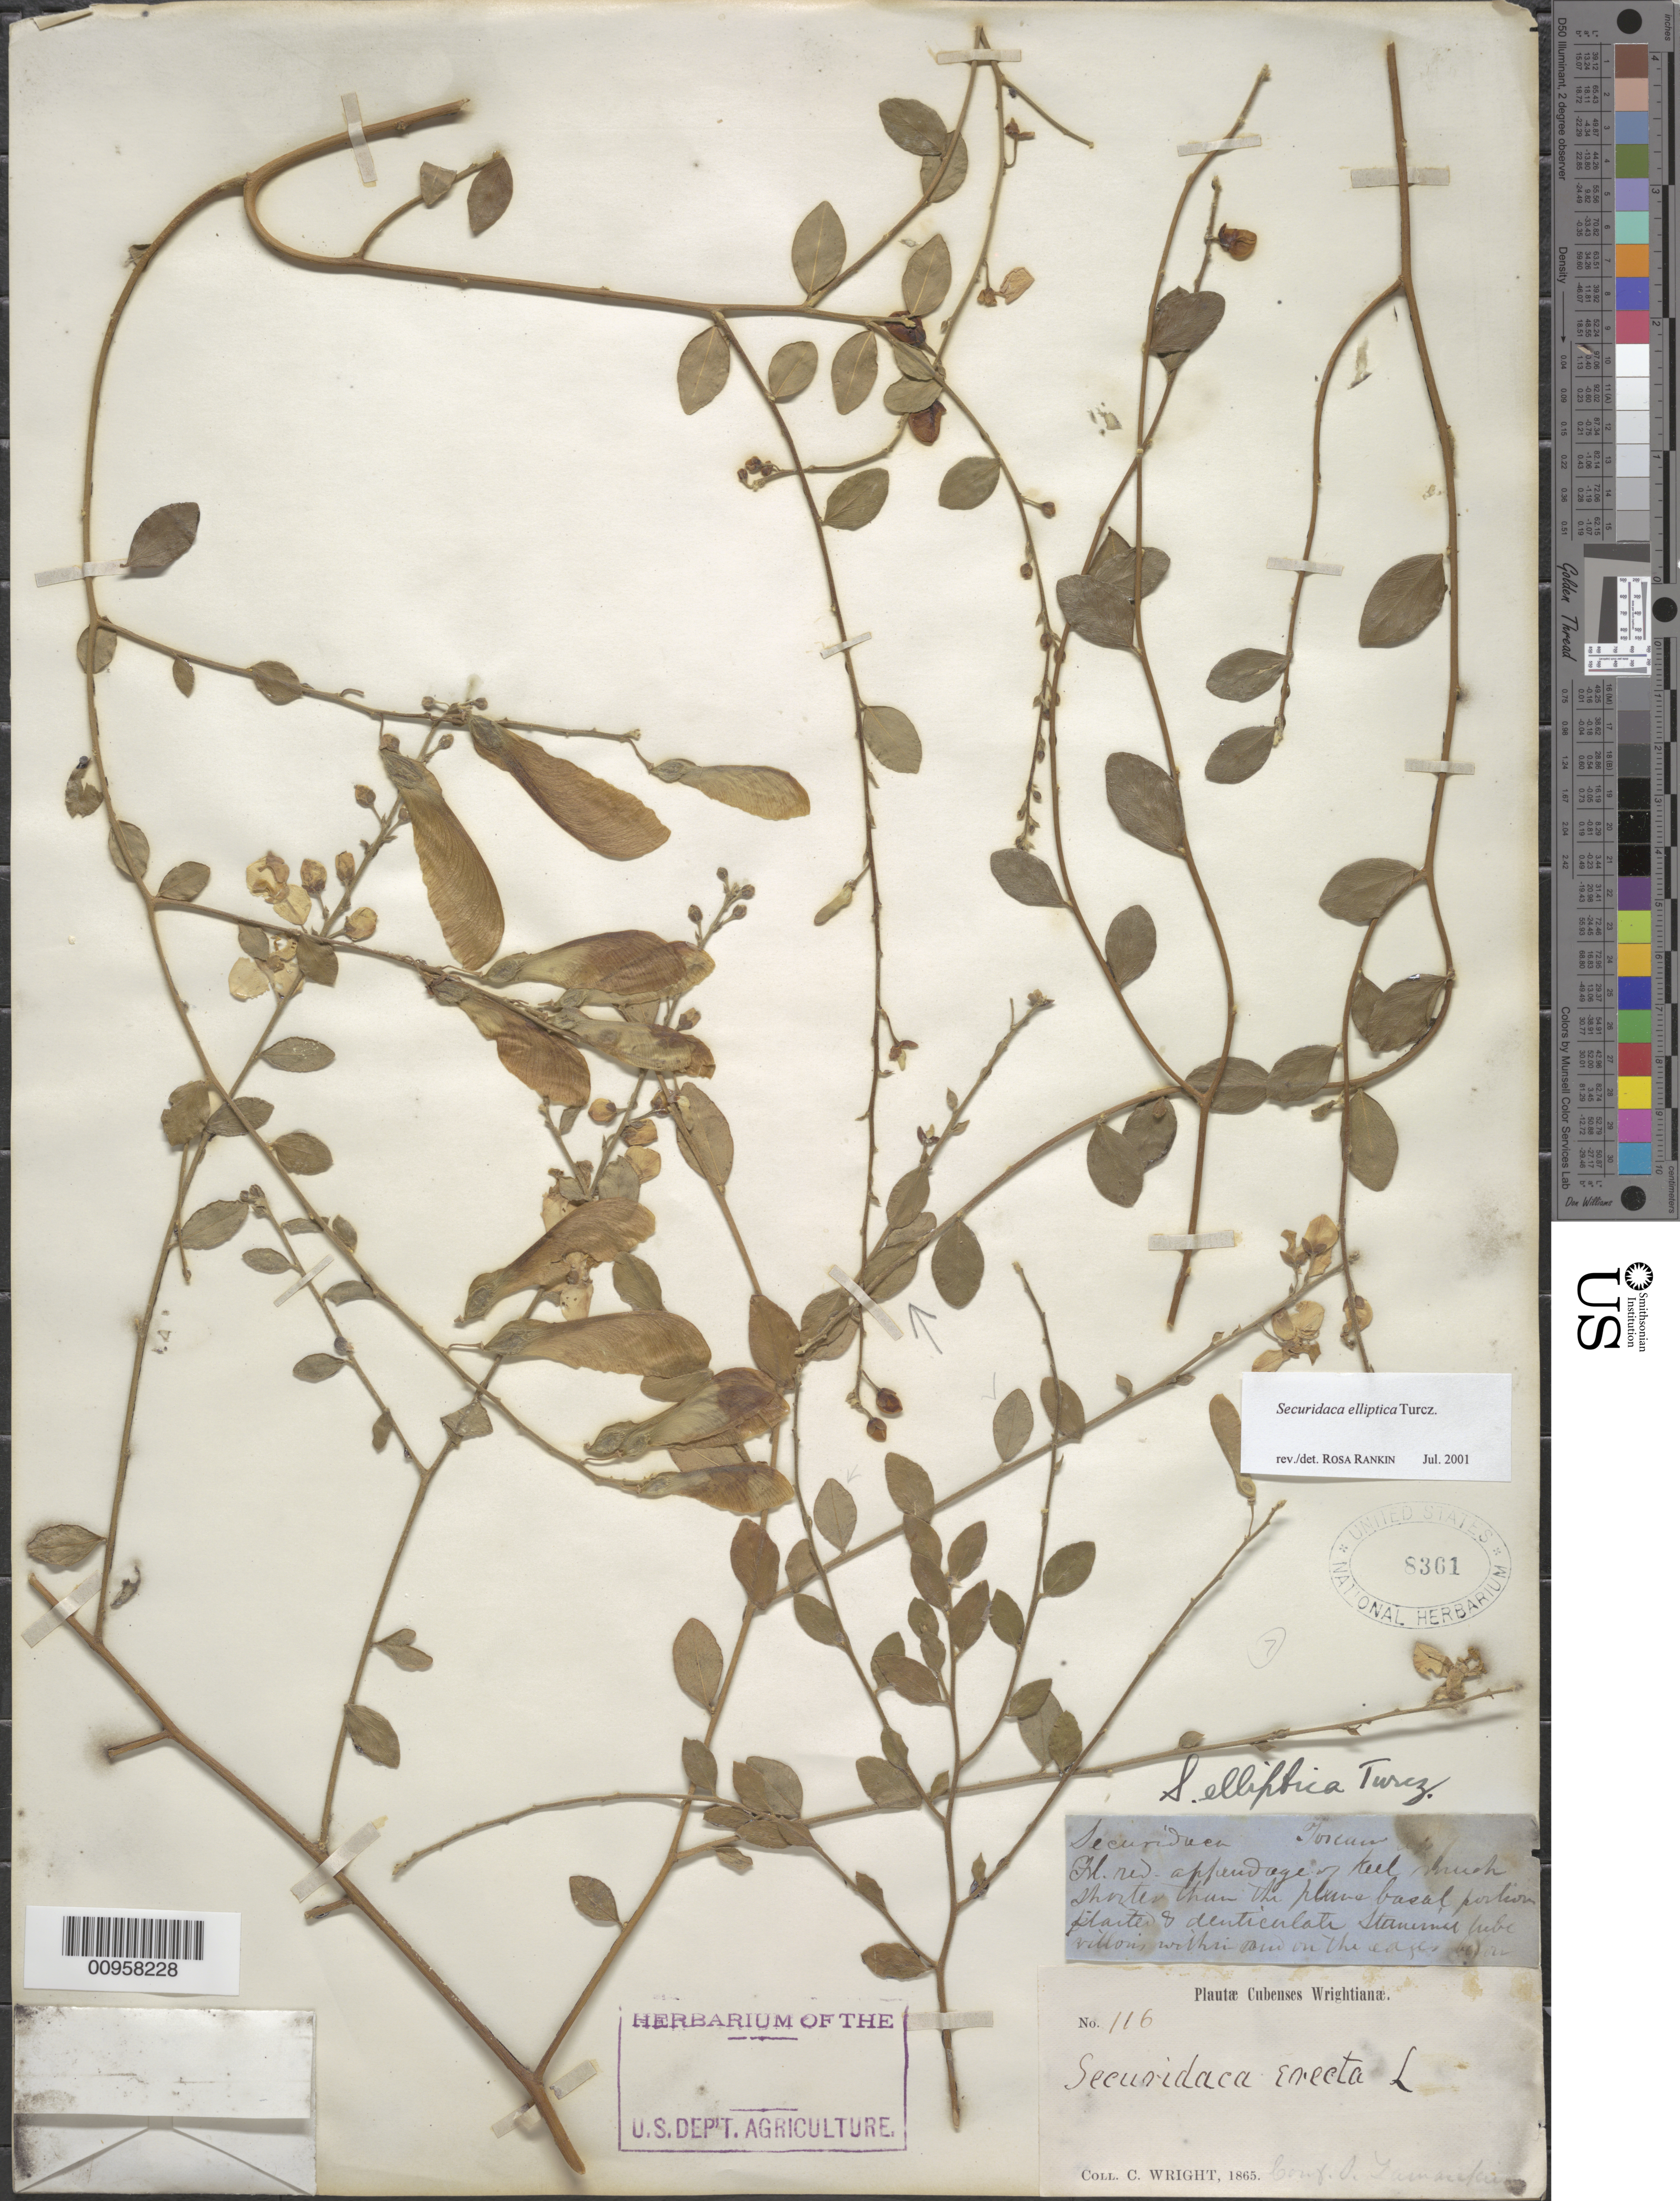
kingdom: Plantae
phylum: Tracheophyta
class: Magnoliopsida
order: Fabales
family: Polygalaceae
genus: Securidaca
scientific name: Securidaca elliptica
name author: Turcz.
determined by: Rankin Rodriguez, Rosa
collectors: C. Wright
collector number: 116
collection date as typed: Feb 1865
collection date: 1865-02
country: Cuba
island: Cuba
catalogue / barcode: US 8361